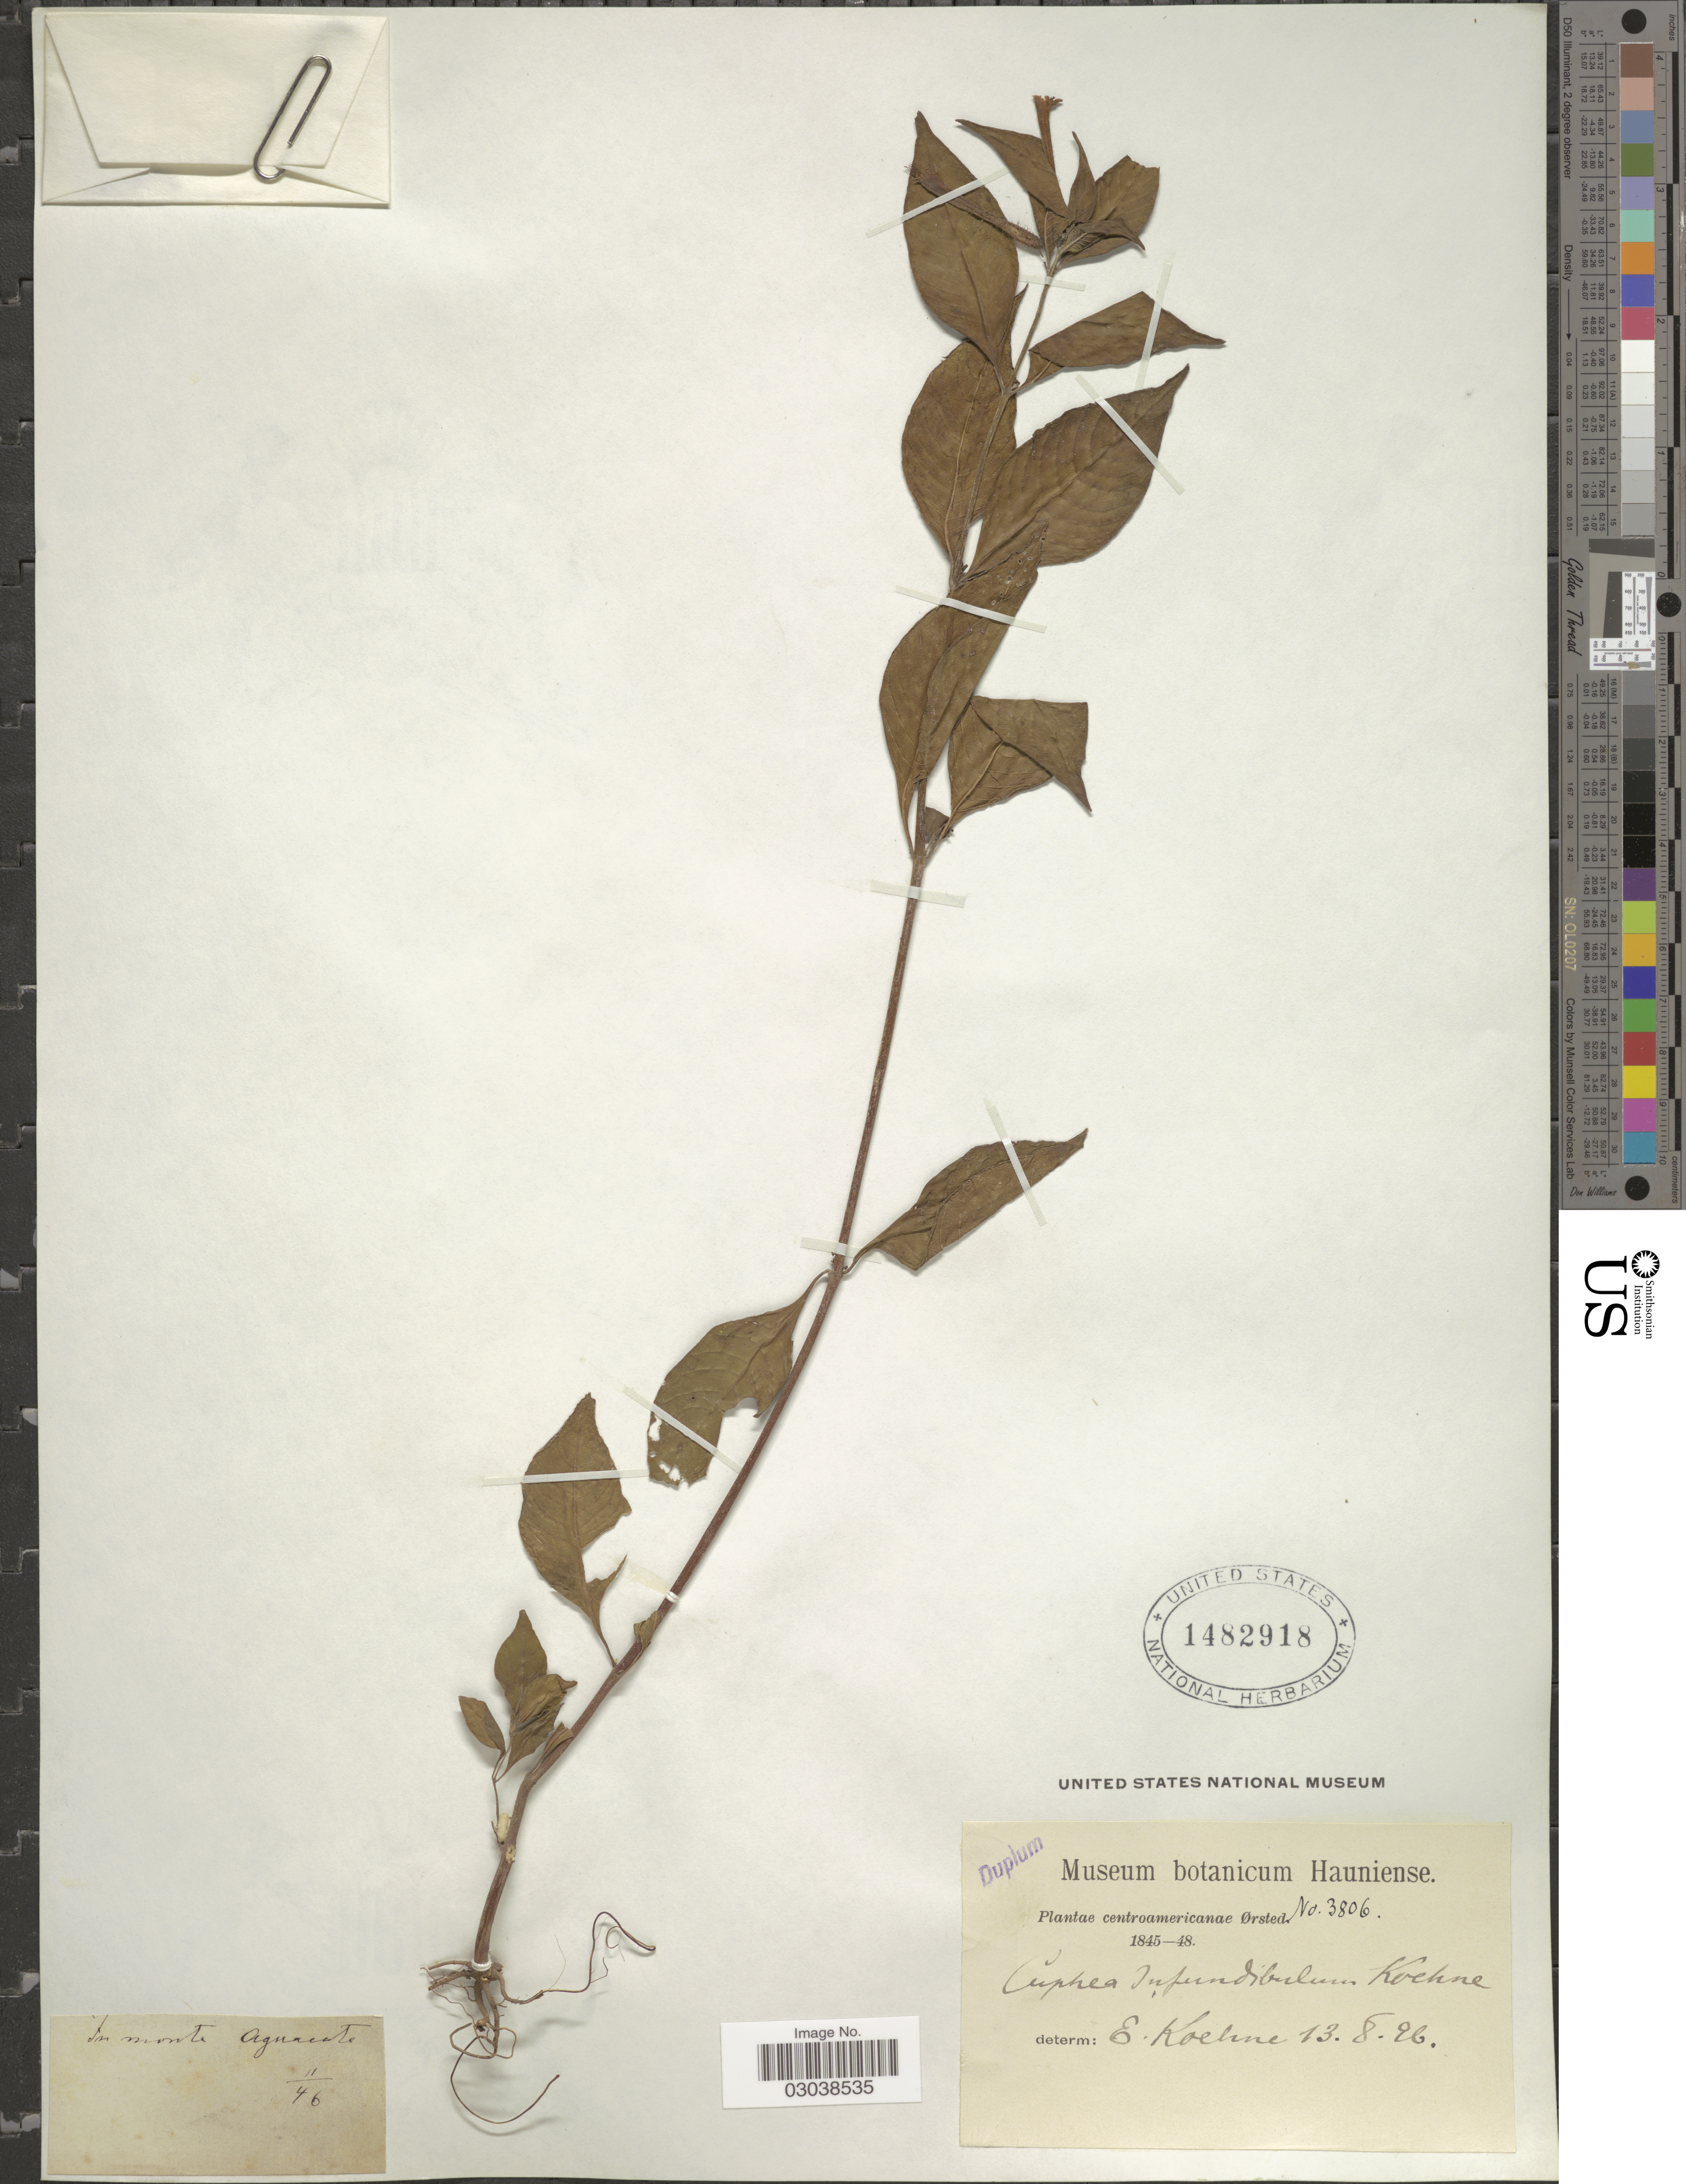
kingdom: Plantae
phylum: Tracheophyta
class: Magnoliopsida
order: Myrtales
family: Lythraceae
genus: Cuphea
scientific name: Cuphea infundibulum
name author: Koehne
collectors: Ørsted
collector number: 3806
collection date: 1846-11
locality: Centroamericanae.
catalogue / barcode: US 1482918